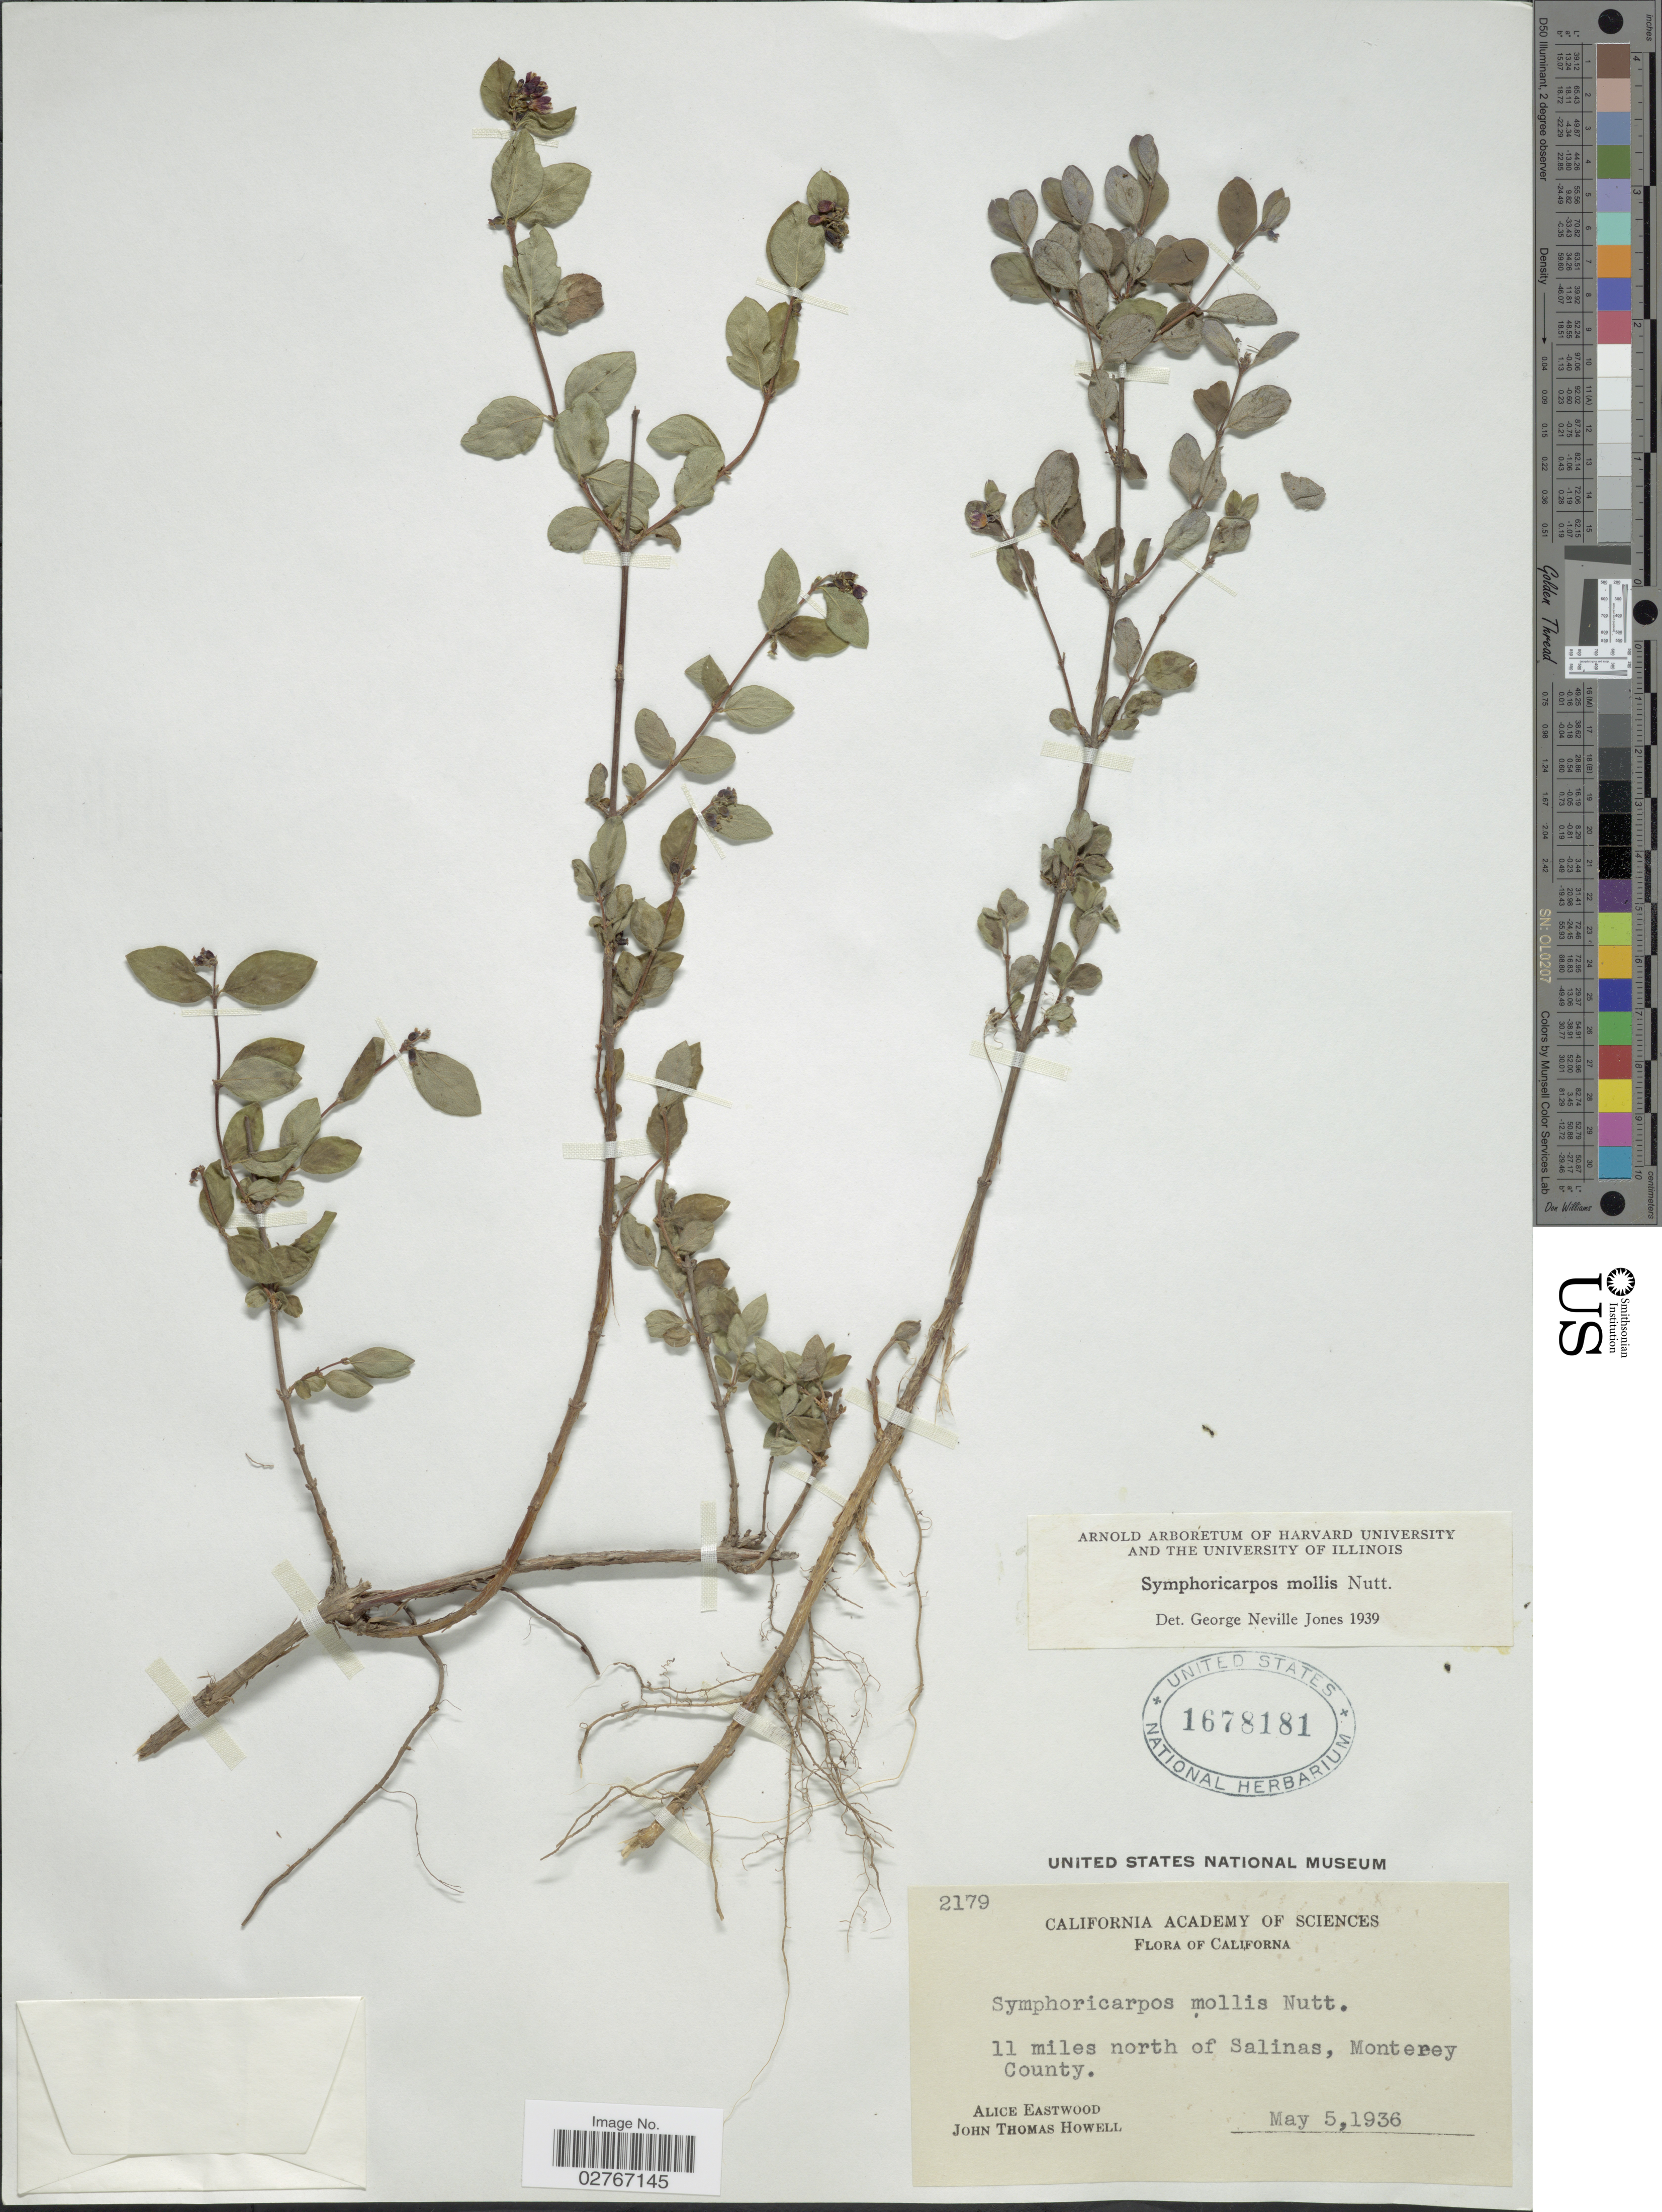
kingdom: Plantae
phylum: Tracheophyta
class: Magnoliopsida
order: Dipsacales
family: Caprifoliaceae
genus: Symphoricarpos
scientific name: Symphoricarpos mollis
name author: Nutt.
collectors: A. Eastwood & J. T. Howell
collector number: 2179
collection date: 1936-05-05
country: United States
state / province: California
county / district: Monterey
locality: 11 miles north of Salinas, Monterey County.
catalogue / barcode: US 1678181